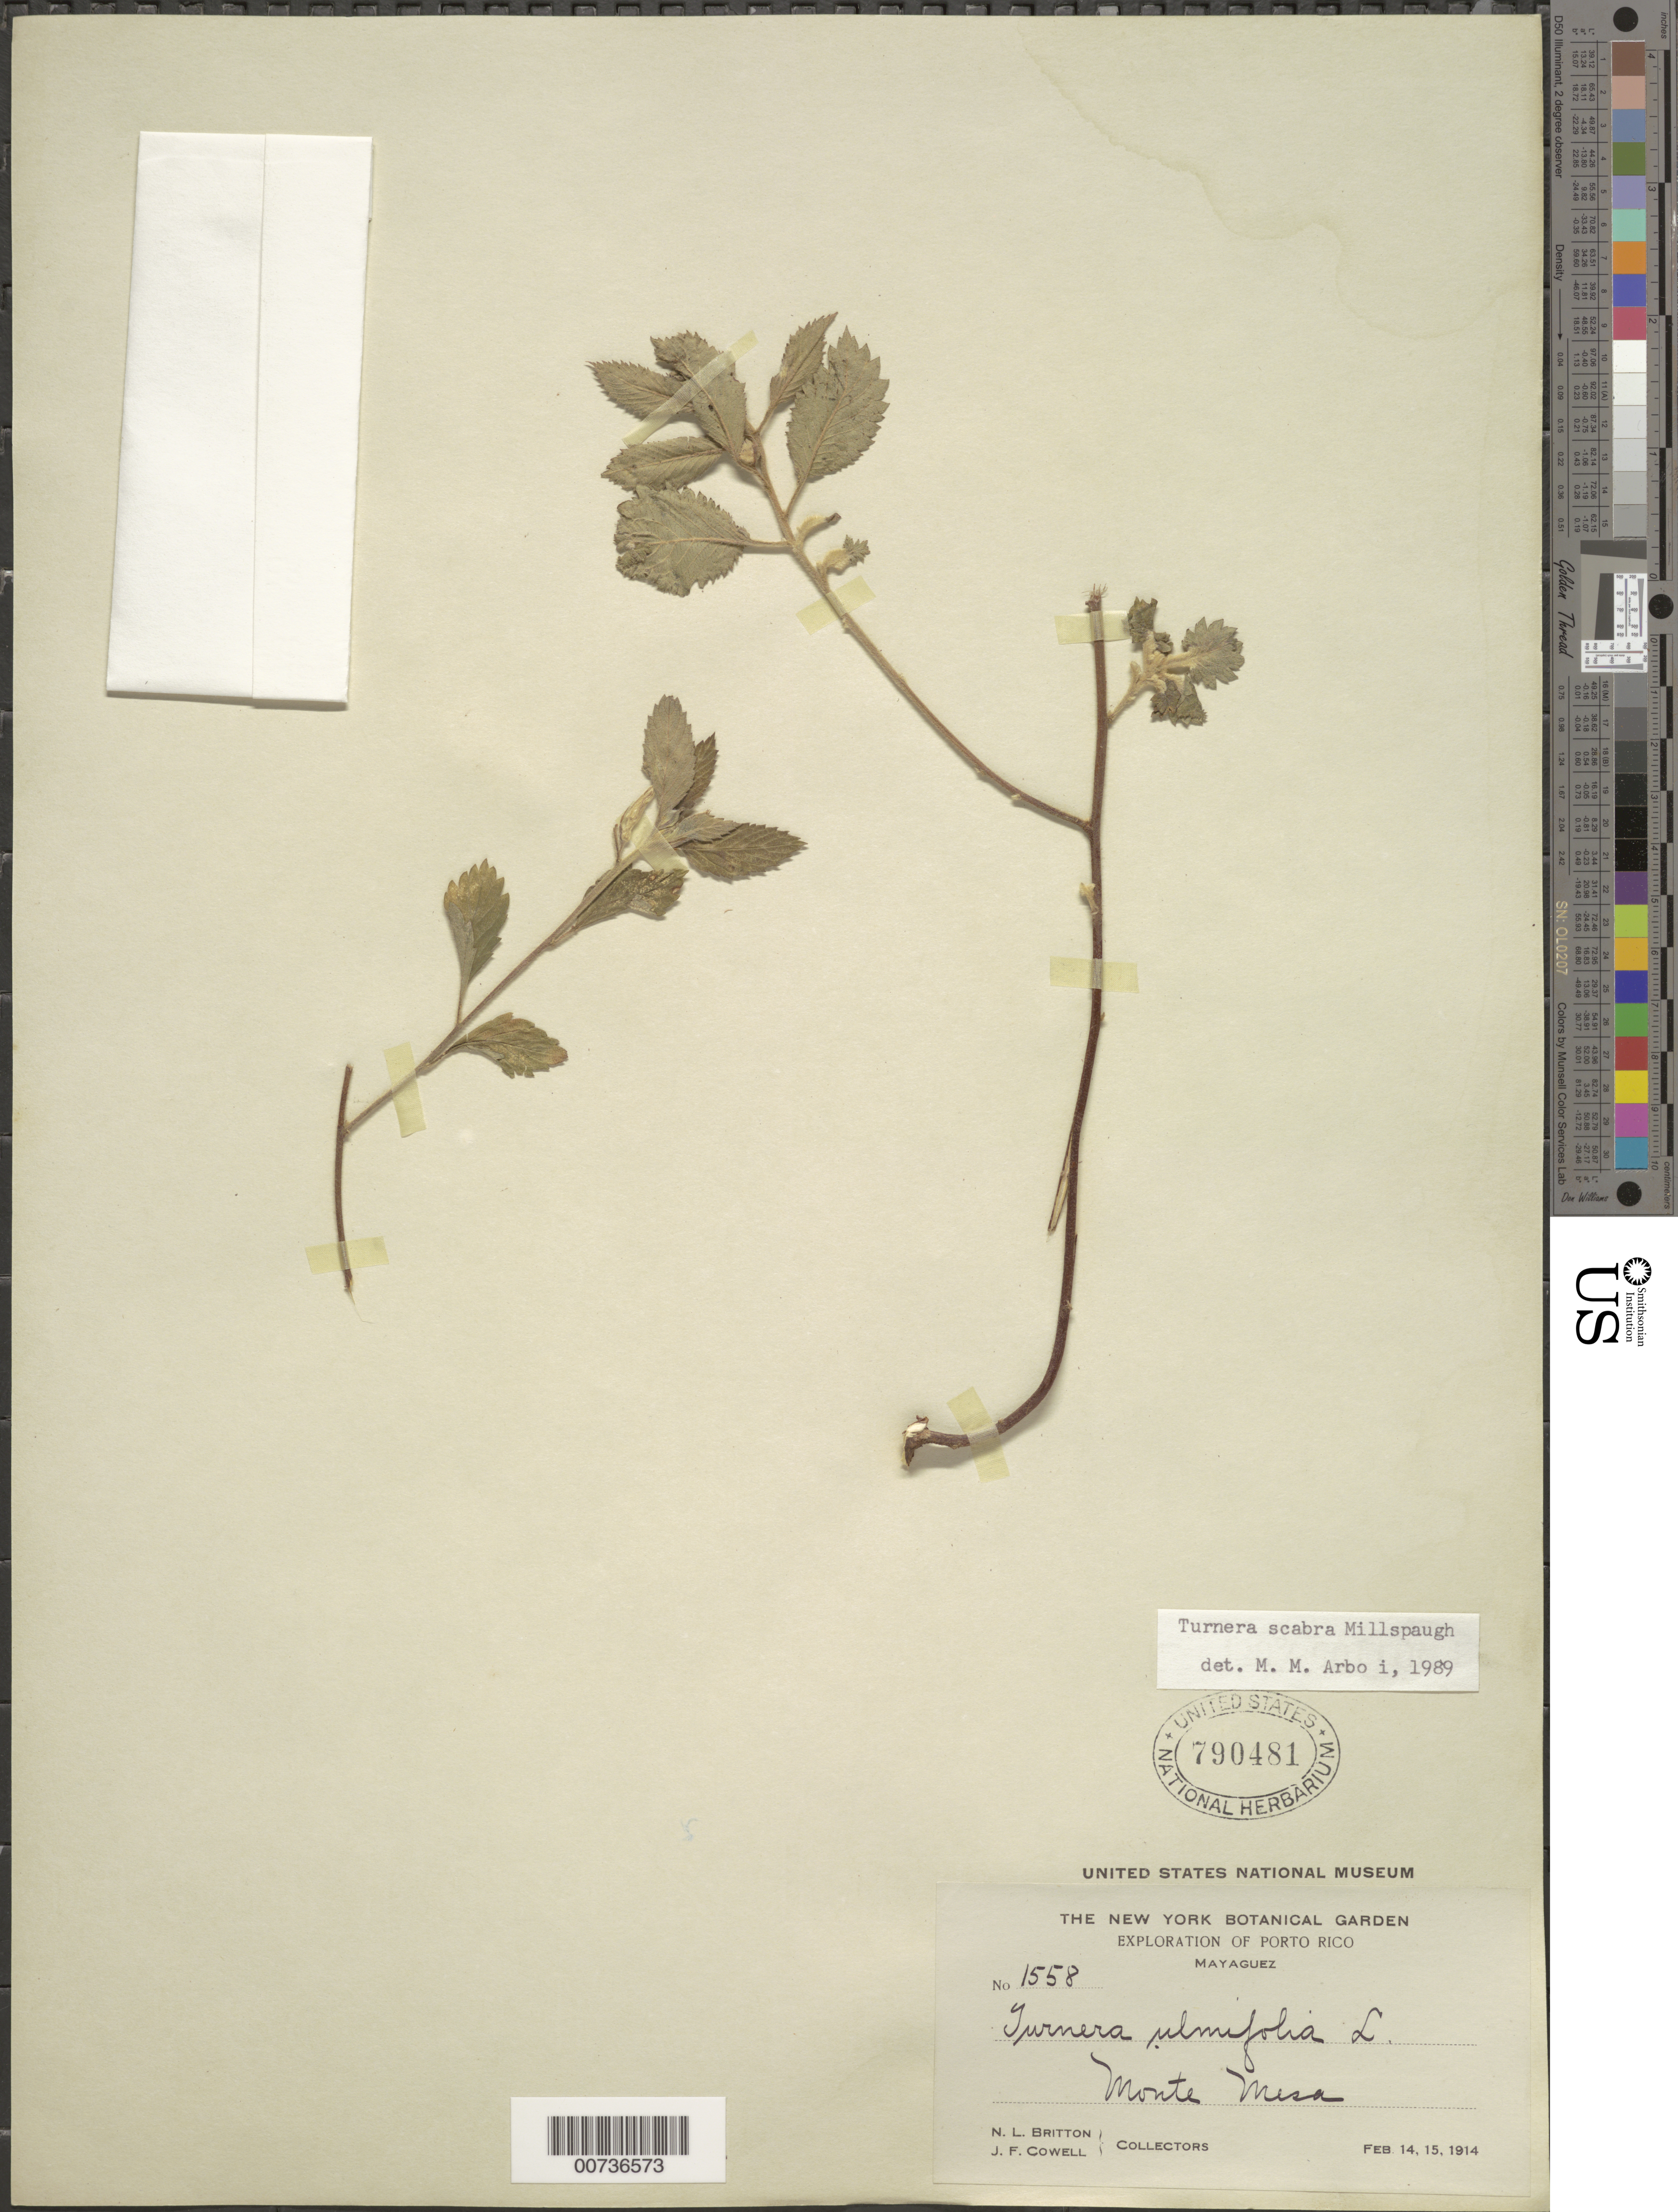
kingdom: Plantae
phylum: Tracheophyta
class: Magnoliopsida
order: Malpighiales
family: Turneraceae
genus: Turnera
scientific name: Turnera scabra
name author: Millsp.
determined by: Arbo, M. M.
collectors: N. Britton & J. F. Cowell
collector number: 1558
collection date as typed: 14 Feb 1914 to 15 Feb 1914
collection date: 1914-02-14/1914-02-15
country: Puerto Rico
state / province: Mayagüez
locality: Monte Mesa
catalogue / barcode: US 790481